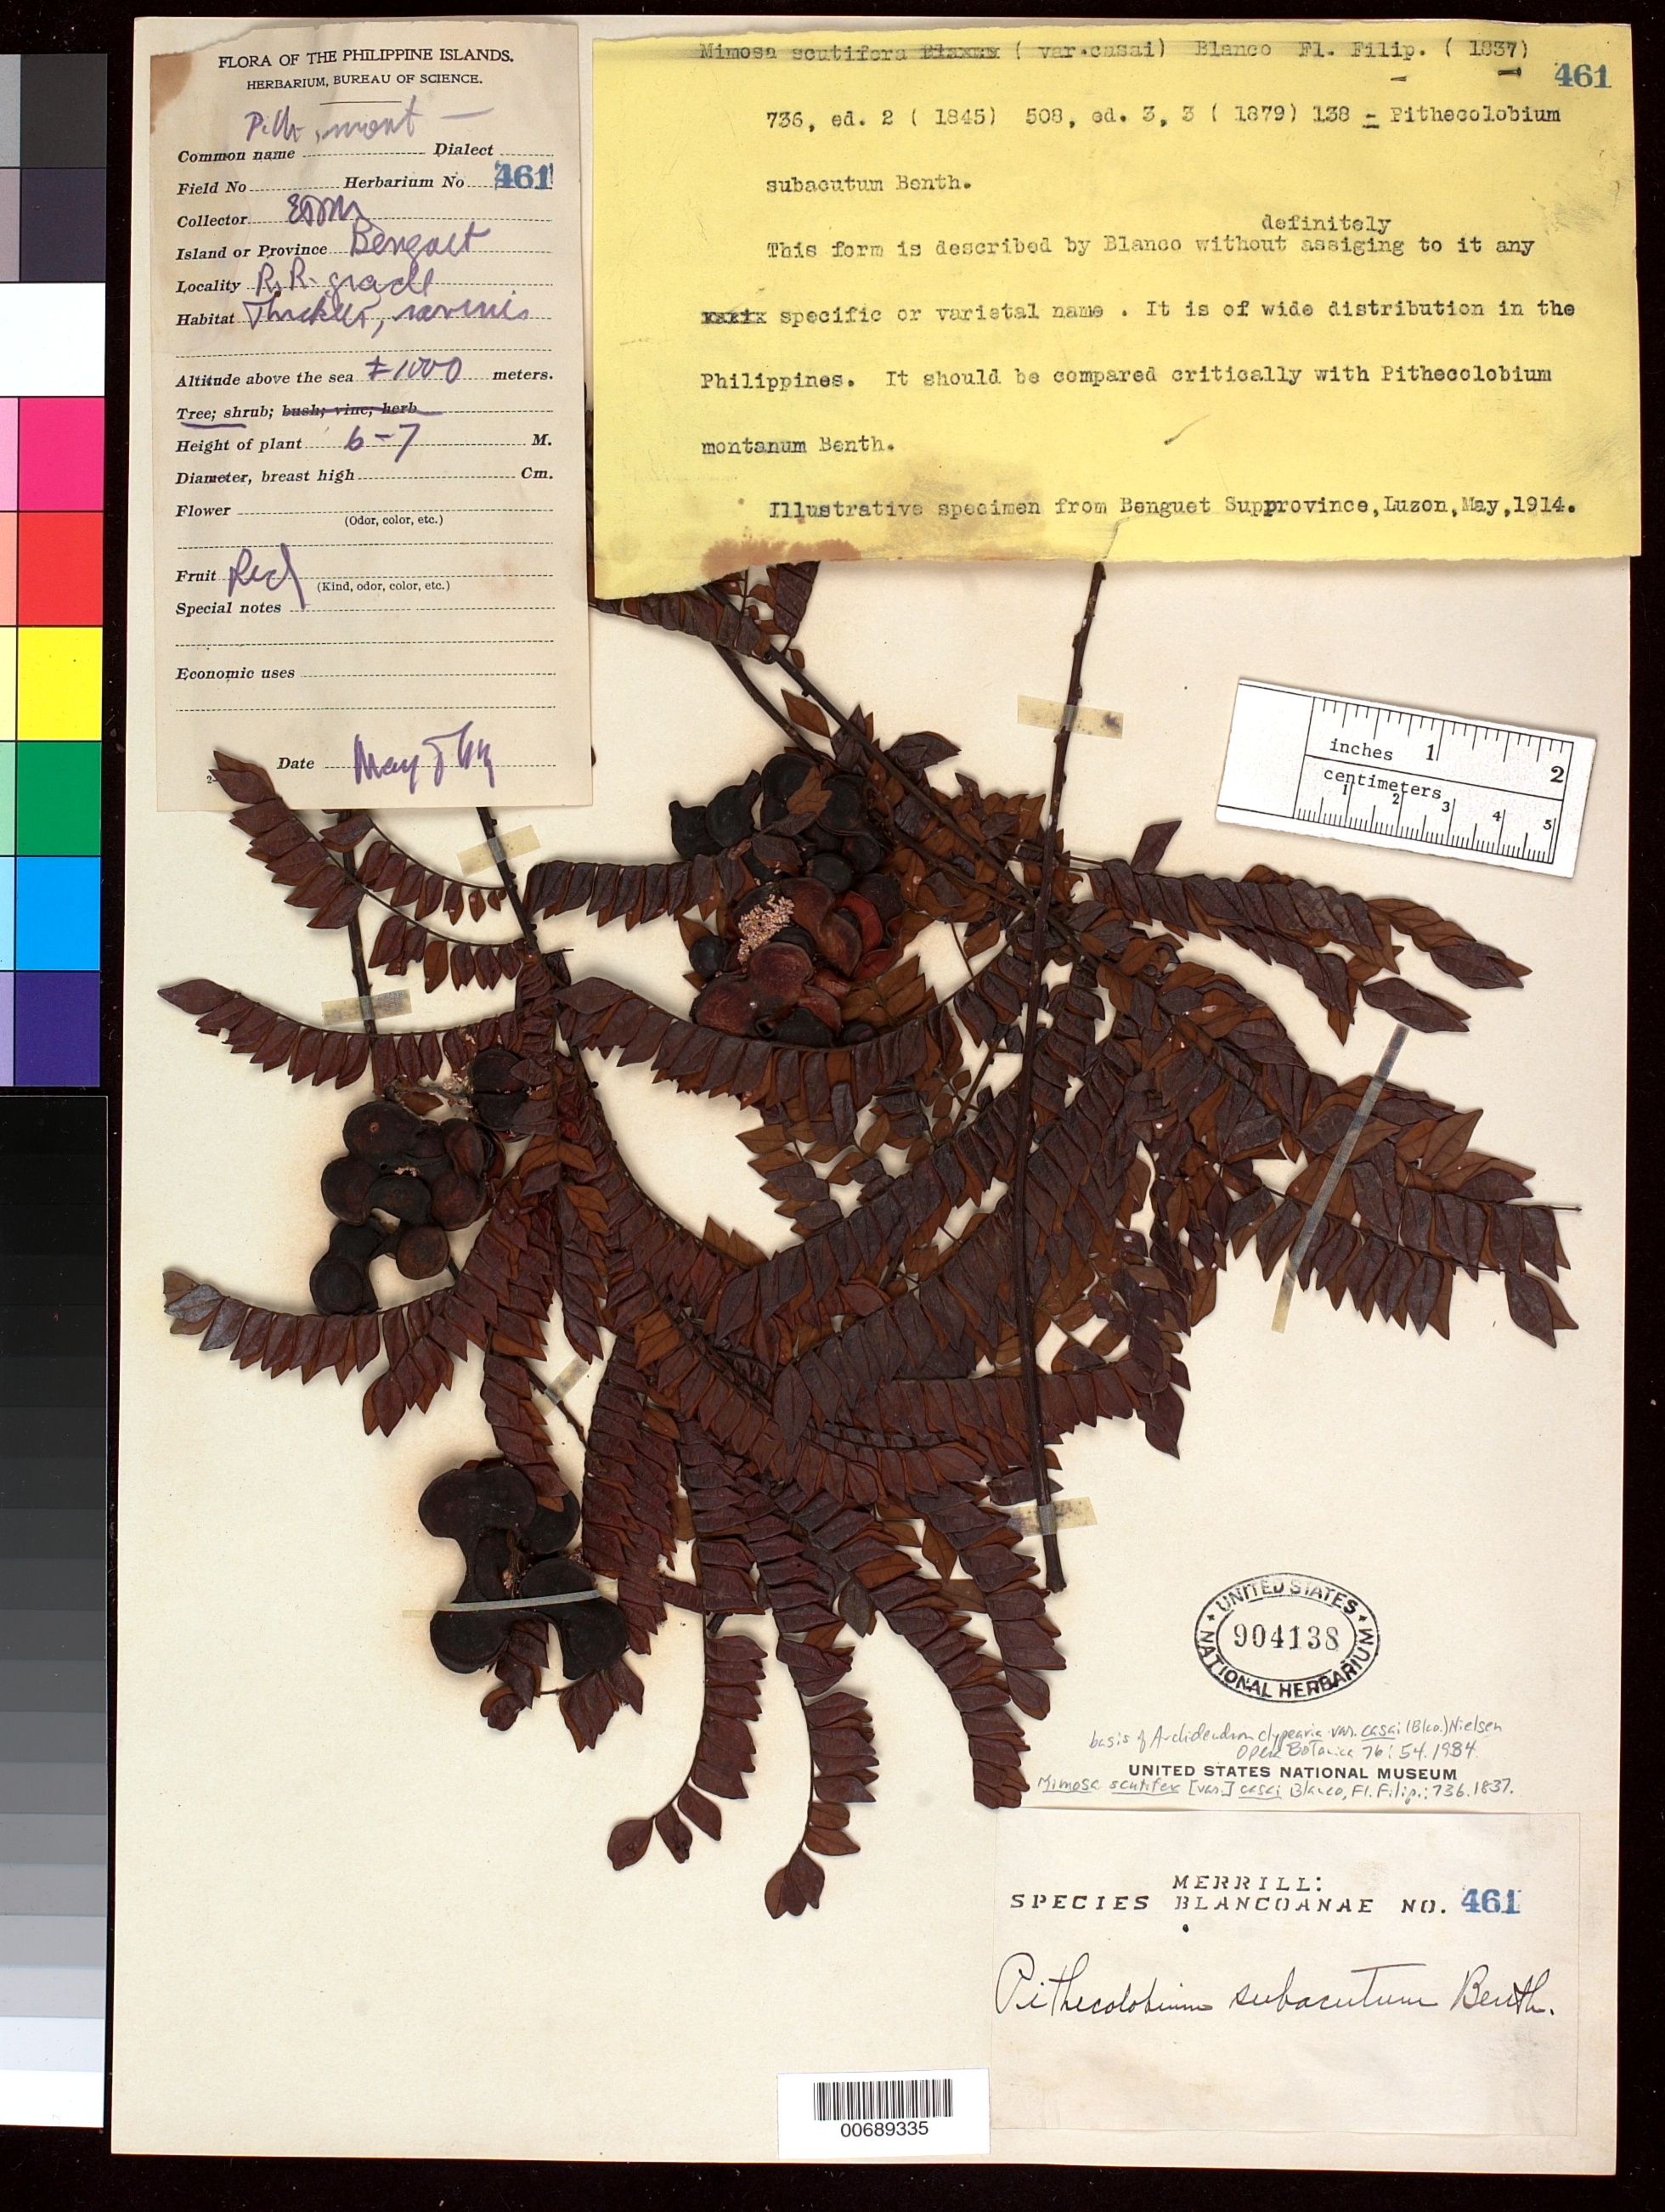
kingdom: Plantae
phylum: Tracheophyta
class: Magnoliopsida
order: Fabales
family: Fabaceae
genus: Mimosa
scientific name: Mimosa scutifera var. casai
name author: Blanco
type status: Isoneotype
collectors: E. D. Merrill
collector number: Sp. Blancoan. 0461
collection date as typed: May 1914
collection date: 1914-05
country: Philippines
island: Luzon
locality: Benguet Subprovince, Luzon.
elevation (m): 1000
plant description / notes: Current name as cited by Nielsen et al., Opera Bot. 76: 54 (1984).; Cited by Merrill in Sp. Blancoan. 461 (1918).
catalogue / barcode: US 904138